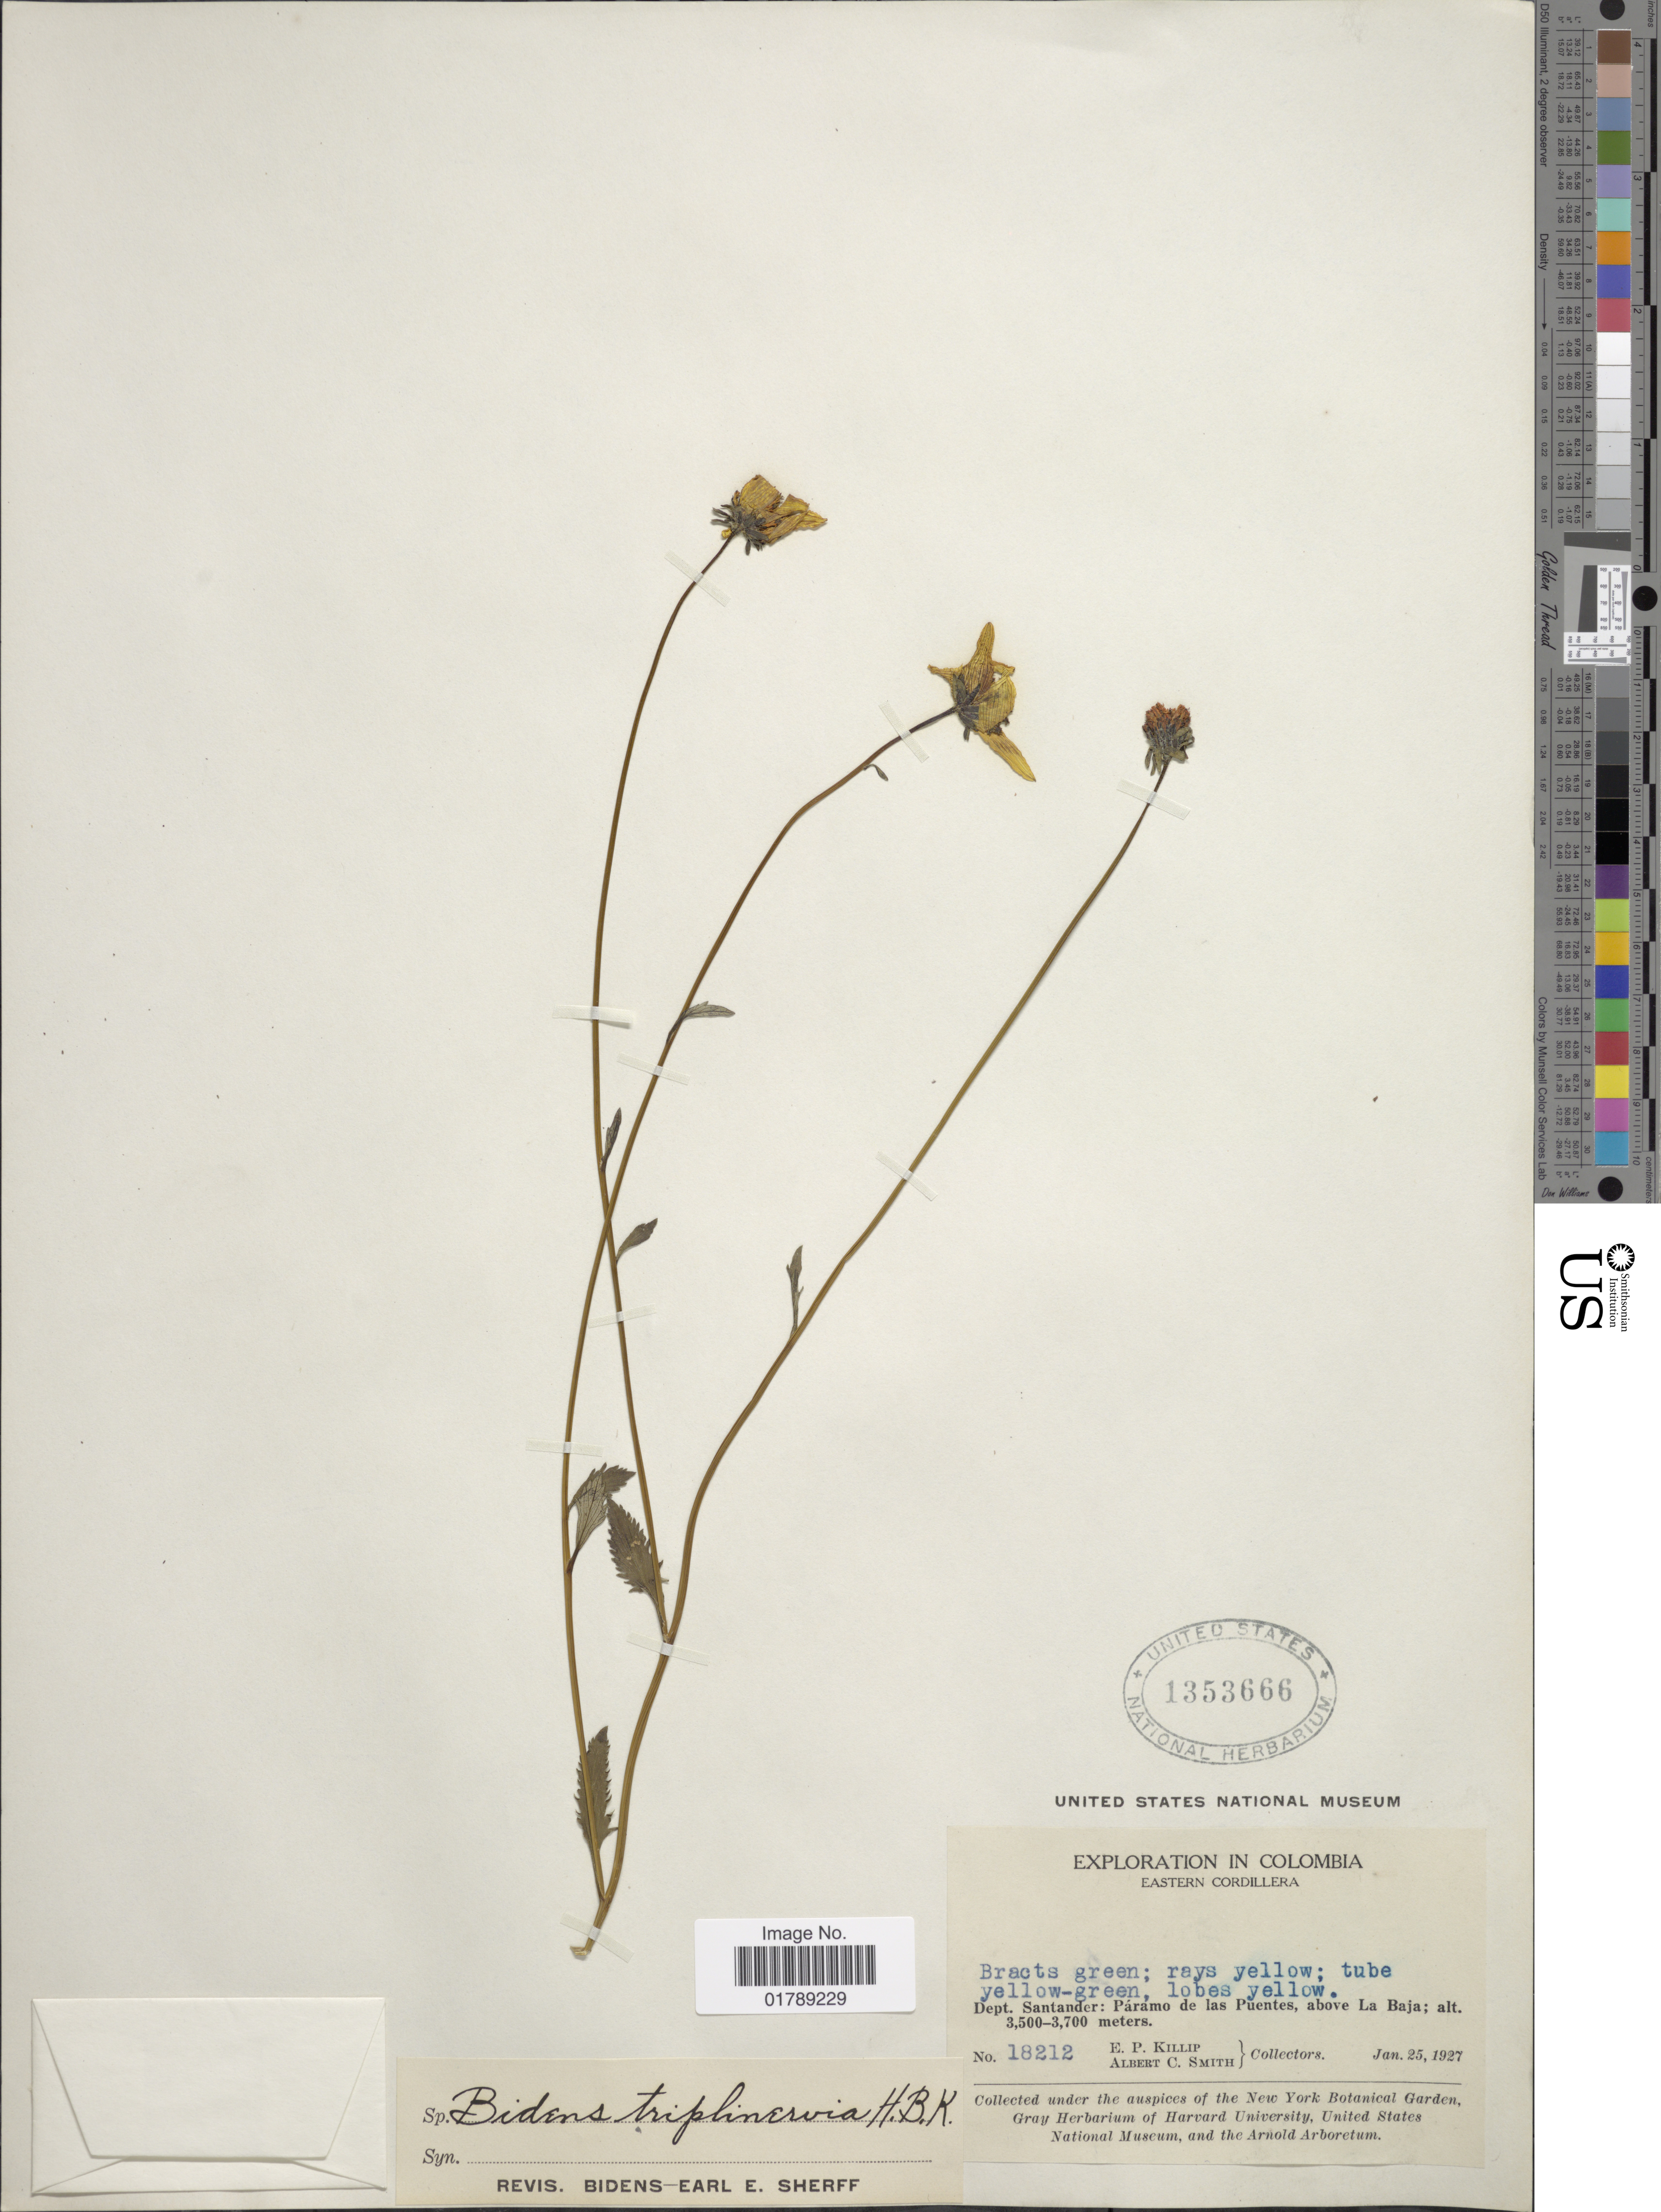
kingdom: Plantae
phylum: Tracheophyta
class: Magnoliopsida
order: Asterales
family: Asteraceae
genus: Bidens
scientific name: Bidens triplinervia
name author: Kunth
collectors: E. P. Killip & A. C. Smith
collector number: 18212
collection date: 1927-01-25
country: Colombia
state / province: Santander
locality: Páramo de las Puentes, above La Baja. Eastern Cordillera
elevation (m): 3500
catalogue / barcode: US 1353666